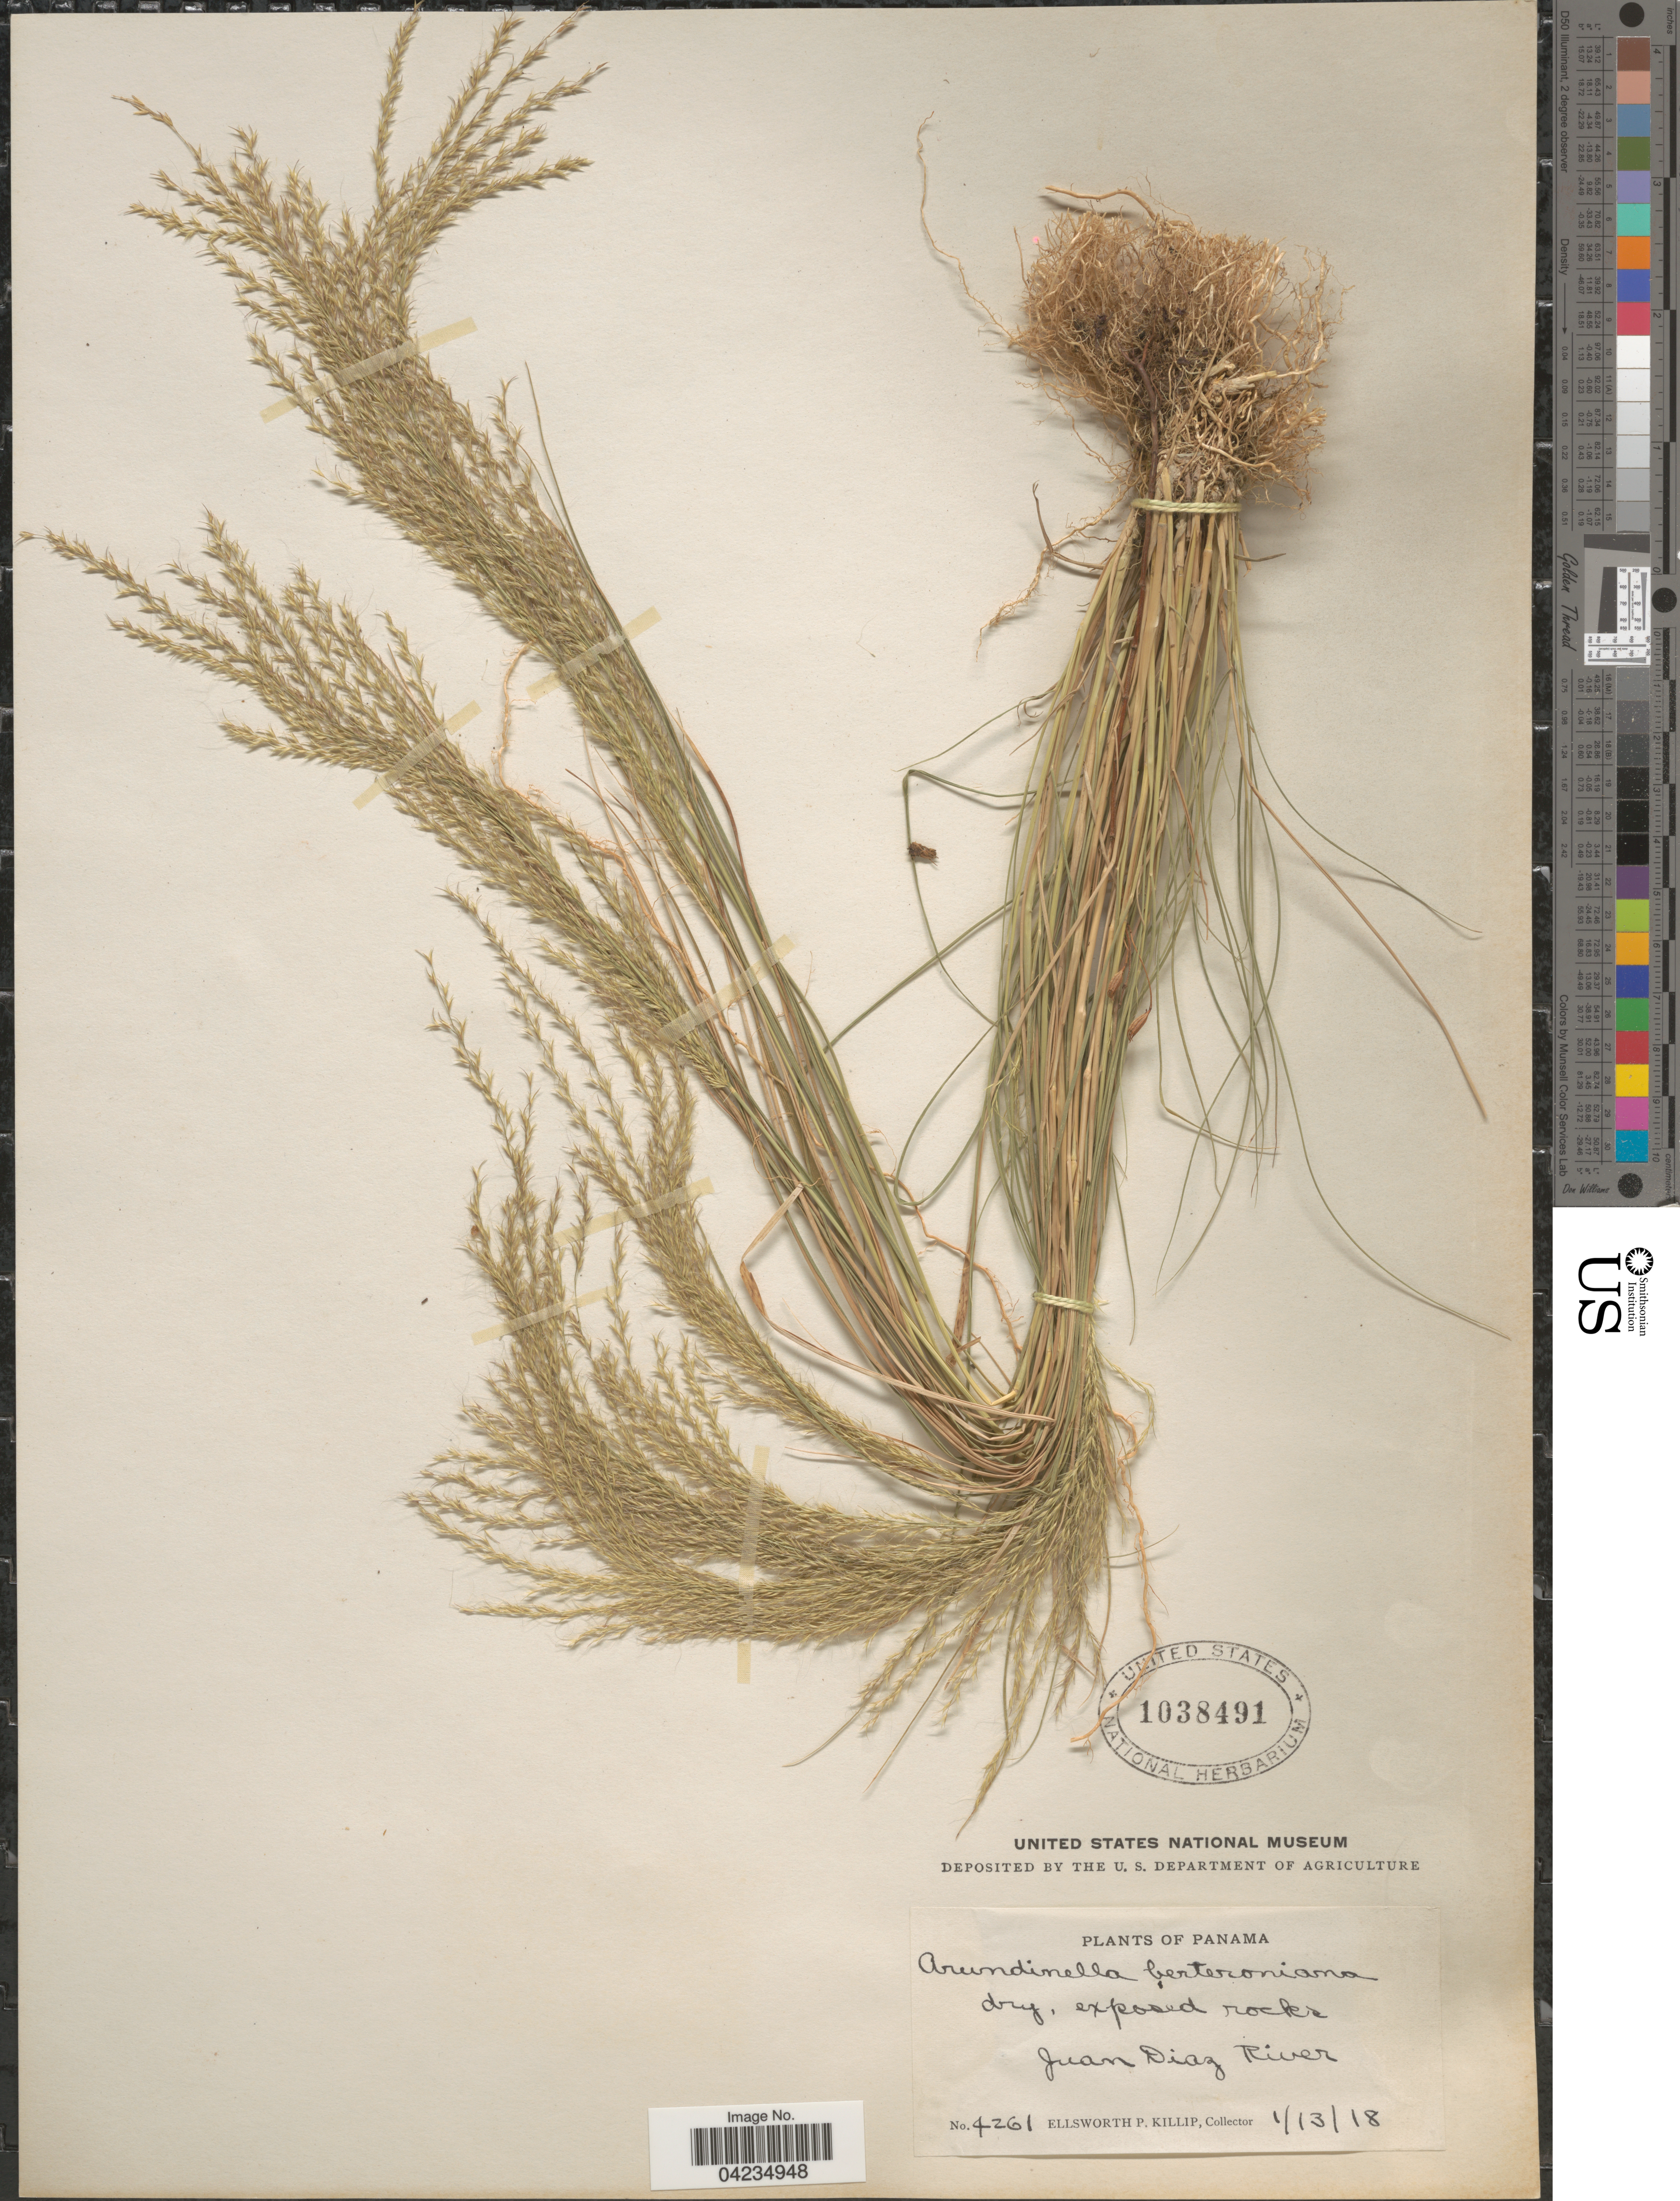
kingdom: Plantae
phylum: Tracheophyta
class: Liliopsida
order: Poales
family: Poaceae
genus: Arundinella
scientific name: Arundinella berteroniana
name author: (Schult.) Hitchc. & Chase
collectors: E. P. Killip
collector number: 4261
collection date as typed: Transcribed d/m/y: 13/1/18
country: Panama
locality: Dry, exposed rocks Juan Diaz River.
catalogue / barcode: US 1038491